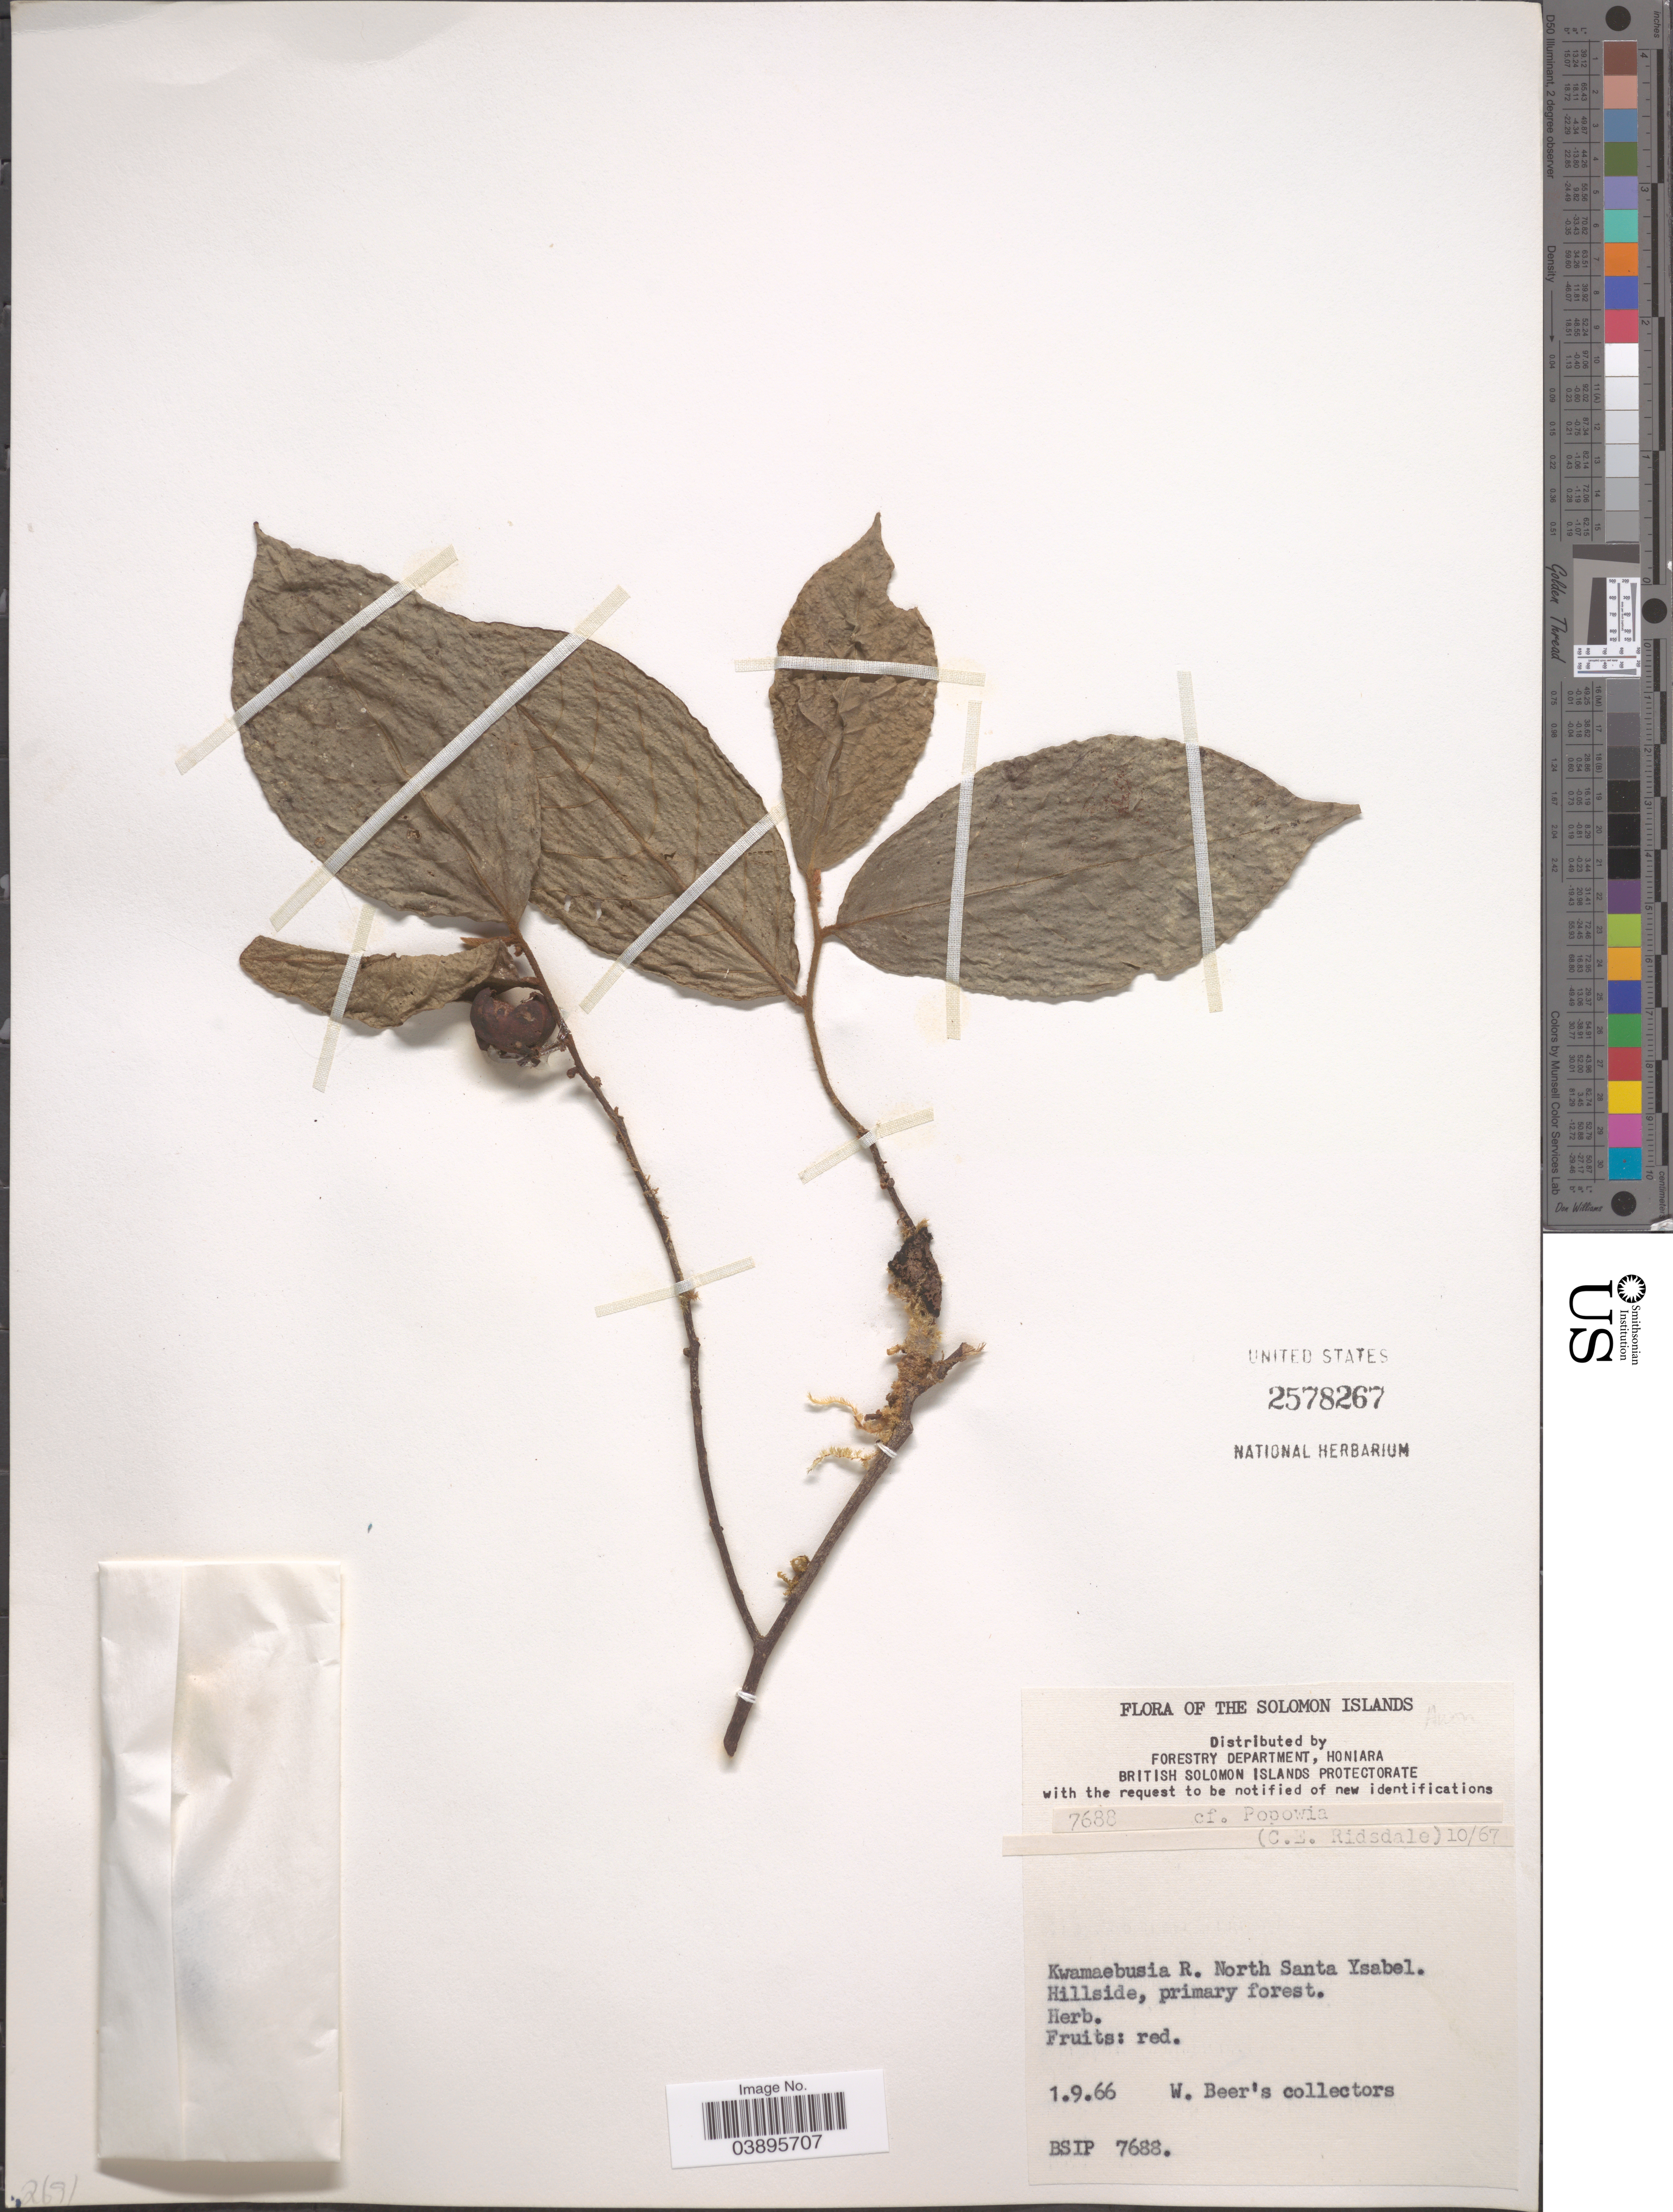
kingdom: Plantae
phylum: Tracheophyta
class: Magnoliopsida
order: Magnoliales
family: Annonaceae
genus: Popowia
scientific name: Popowia sp.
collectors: W. Beer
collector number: BSIP 7688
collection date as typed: Transcribed d/m/y: 1/9/66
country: Solomon Islands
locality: Kwamaebusia R. North Santa Ysabel.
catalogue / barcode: US 2578267